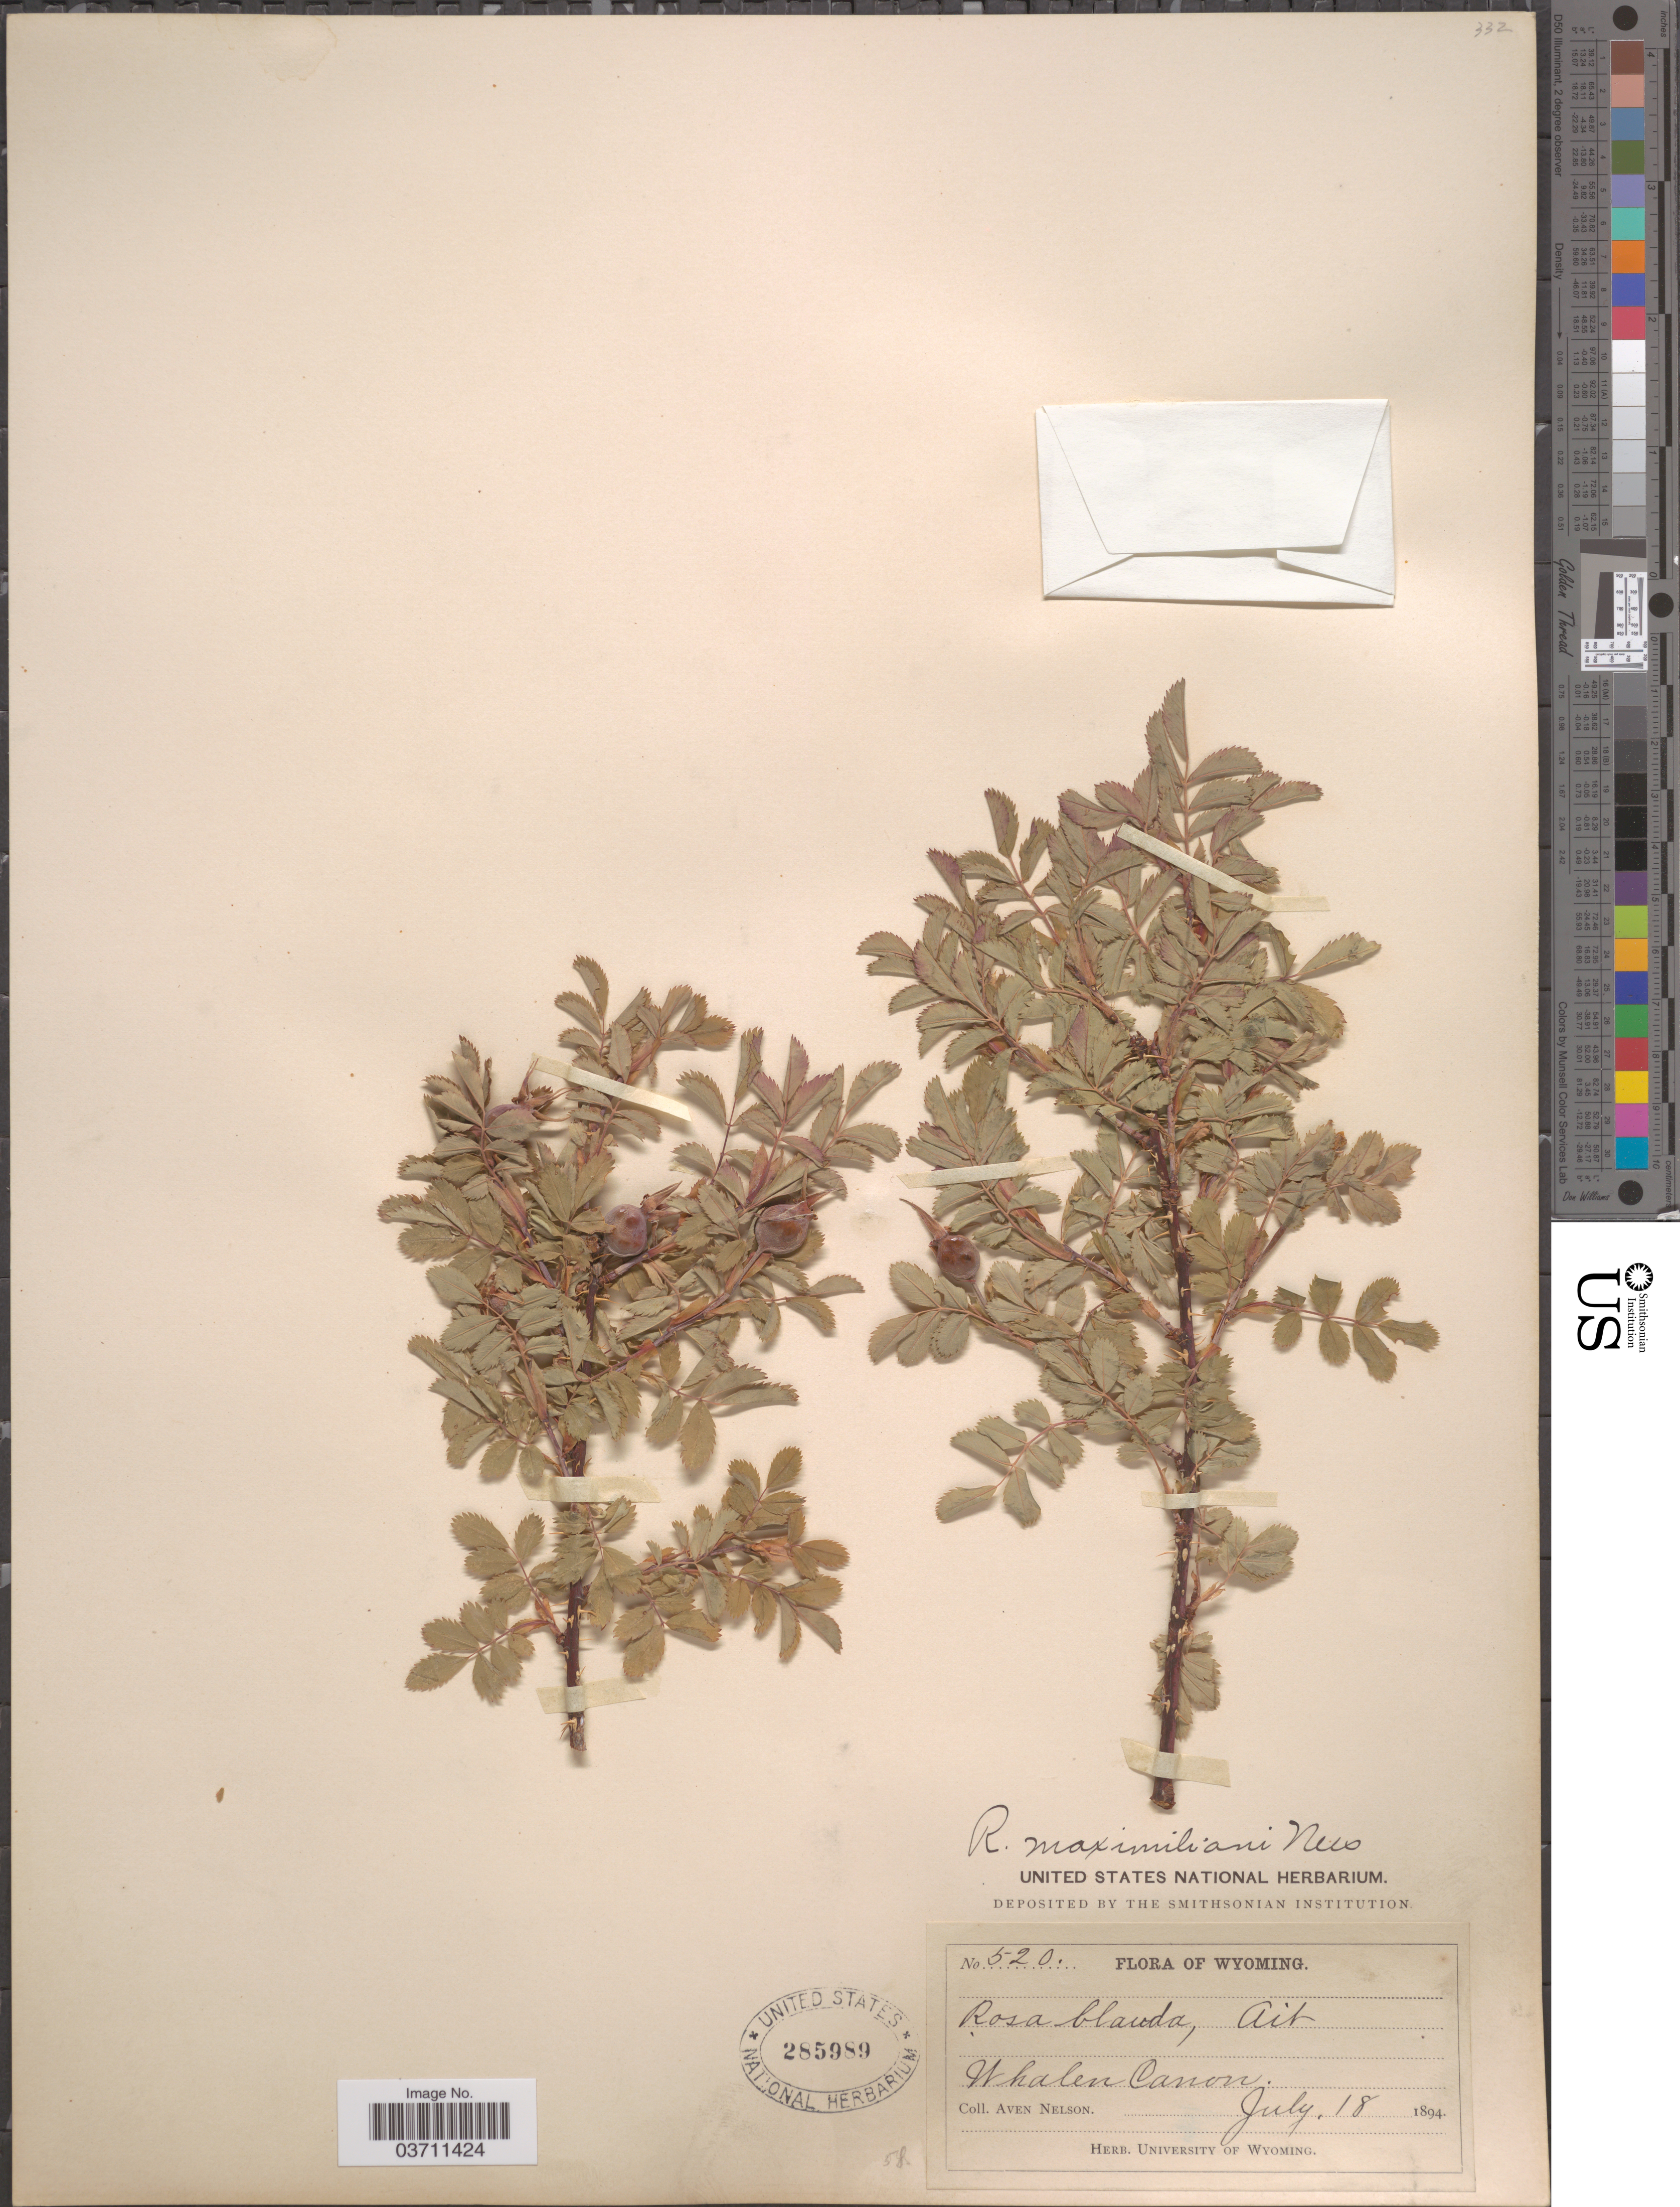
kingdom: Plantae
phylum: Tracheophyta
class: Magnoliopsida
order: Rosales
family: Rosaceae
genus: Rosa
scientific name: Rosa maximiliani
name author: Nees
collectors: A. Nelson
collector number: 520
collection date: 1894-07-18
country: United States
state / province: Wyoming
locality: Whalen Canon.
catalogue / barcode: US 285989